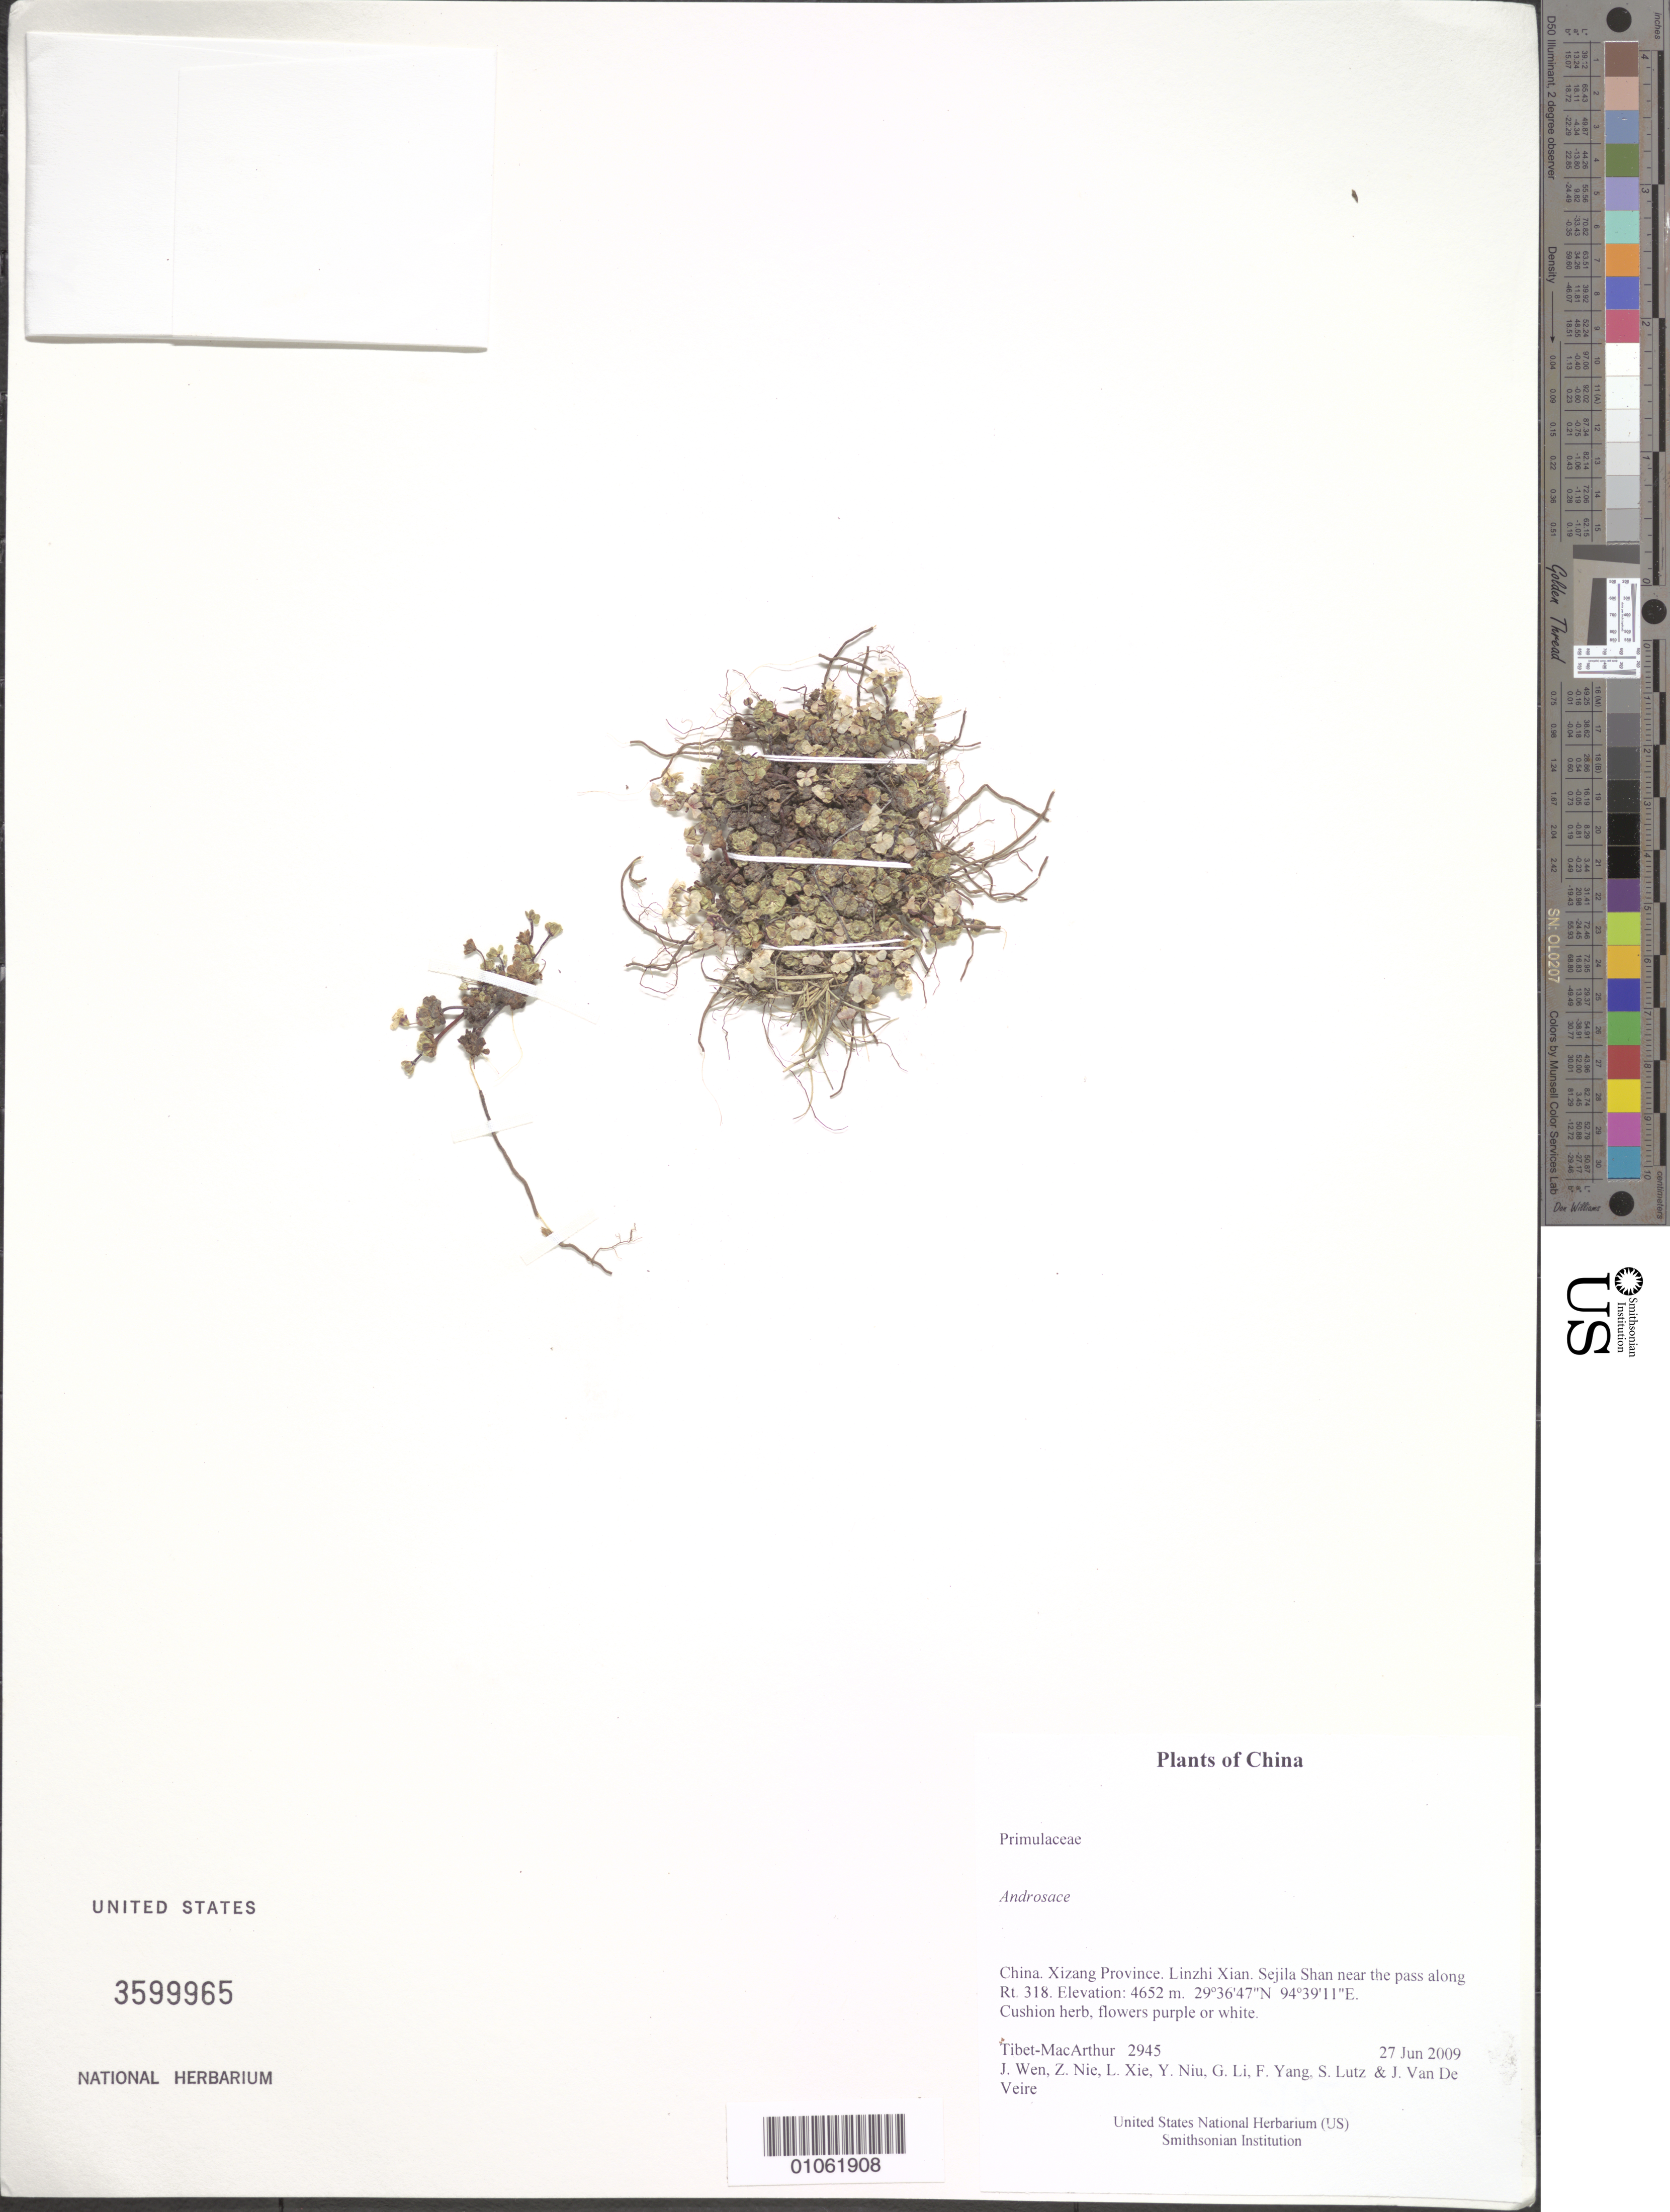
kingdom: Plantae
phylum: Tracheophyta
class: Magnoliopsida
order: Ericales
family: Primulaceae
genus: Androsace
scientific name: Androsace sp.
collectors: Tibet-MacArthur, J. Wen, Z. Nie, L. Xie, Y. Niu, G. Li, F. Yang, S. Lutz & J. Van De Veire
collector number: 2945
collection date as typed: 27 Jun 2009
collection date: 2009-06-27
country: China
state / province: Xizang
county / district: Linzhi Xian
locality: Sejila Shan near the pass along Rt. 318.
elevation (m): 4652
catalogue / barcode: US 3599965